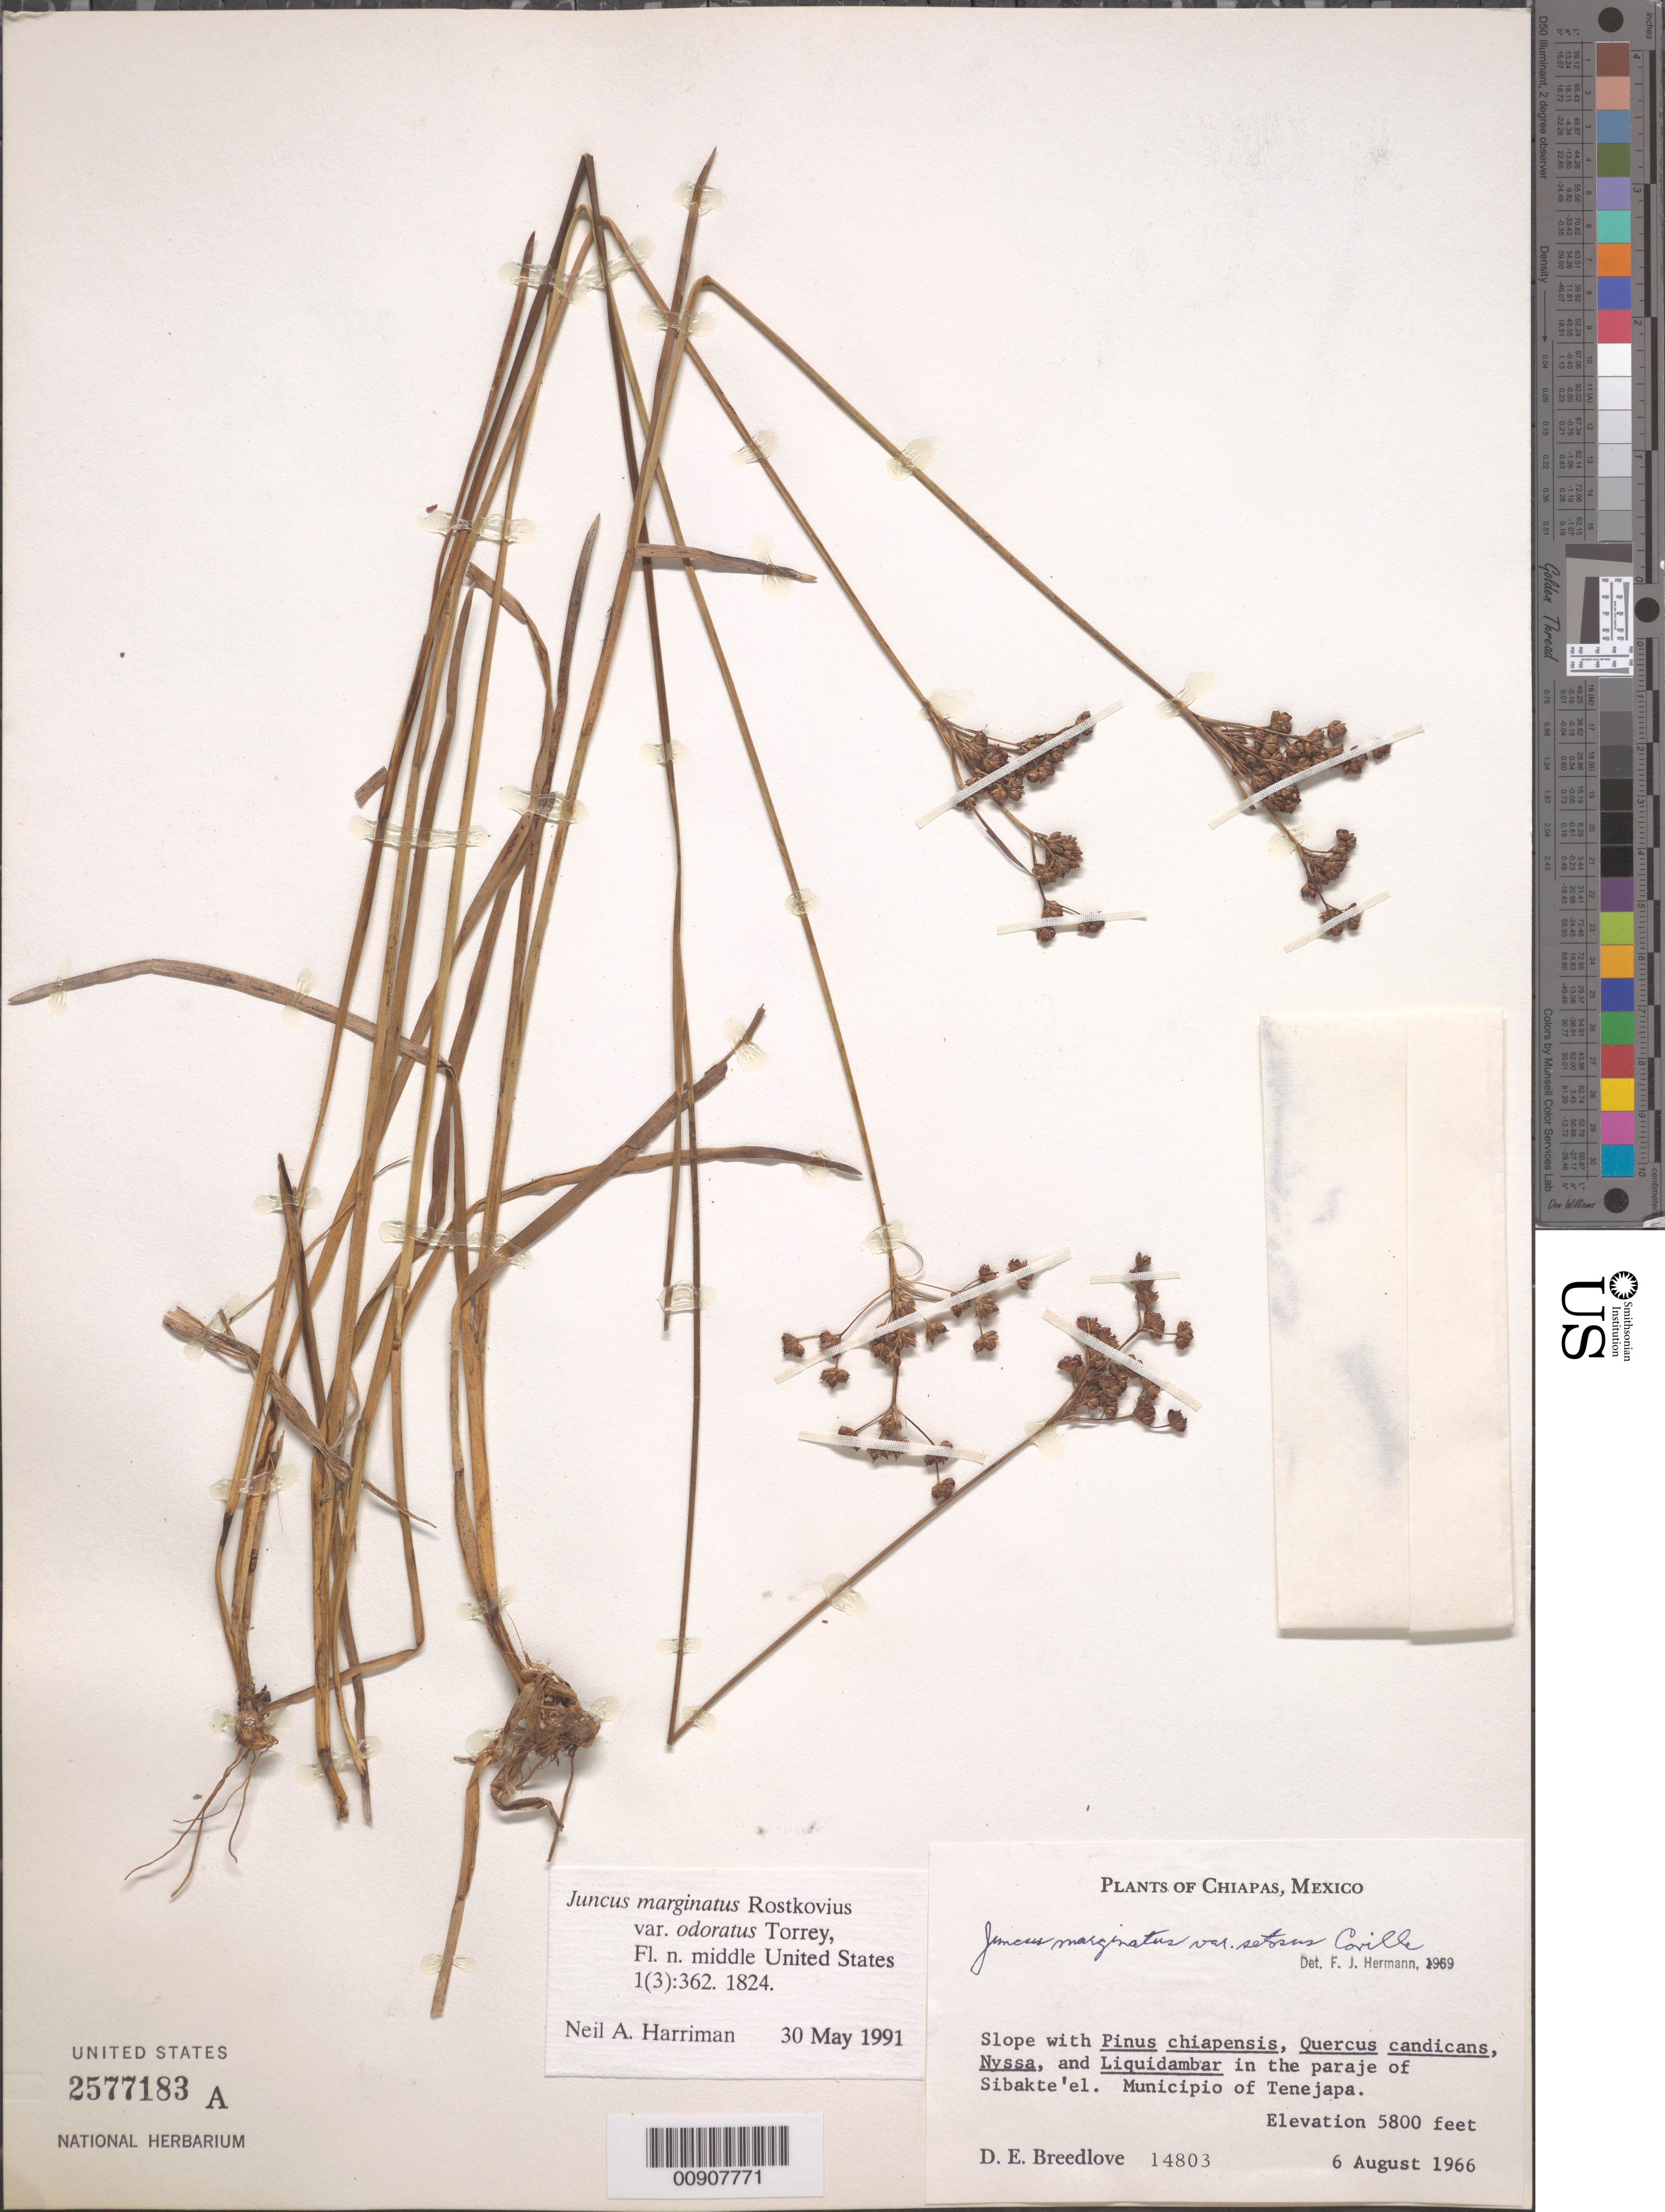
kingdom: Plantae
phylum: Tracheophyta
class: Liliopsida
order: Poales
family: Juncaceae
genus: Juncus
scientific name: Juncus marginatus var. odoratus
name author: Torr.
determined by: Harriman, N. A.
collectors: D. E. Breedlove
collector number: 14803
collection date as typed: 06 Aug 1966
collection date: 1966-08-06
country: Mexico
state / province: Chiapas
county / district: Tenejapa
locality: In the paraje of Sibakte'el. Municipio of Tenejapa, Chiapas.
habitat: Slope with Pinus chiapensis, Quercus candicans, Nyssa, and Liquidambar.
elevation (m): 1768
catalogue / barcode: US 2577183A